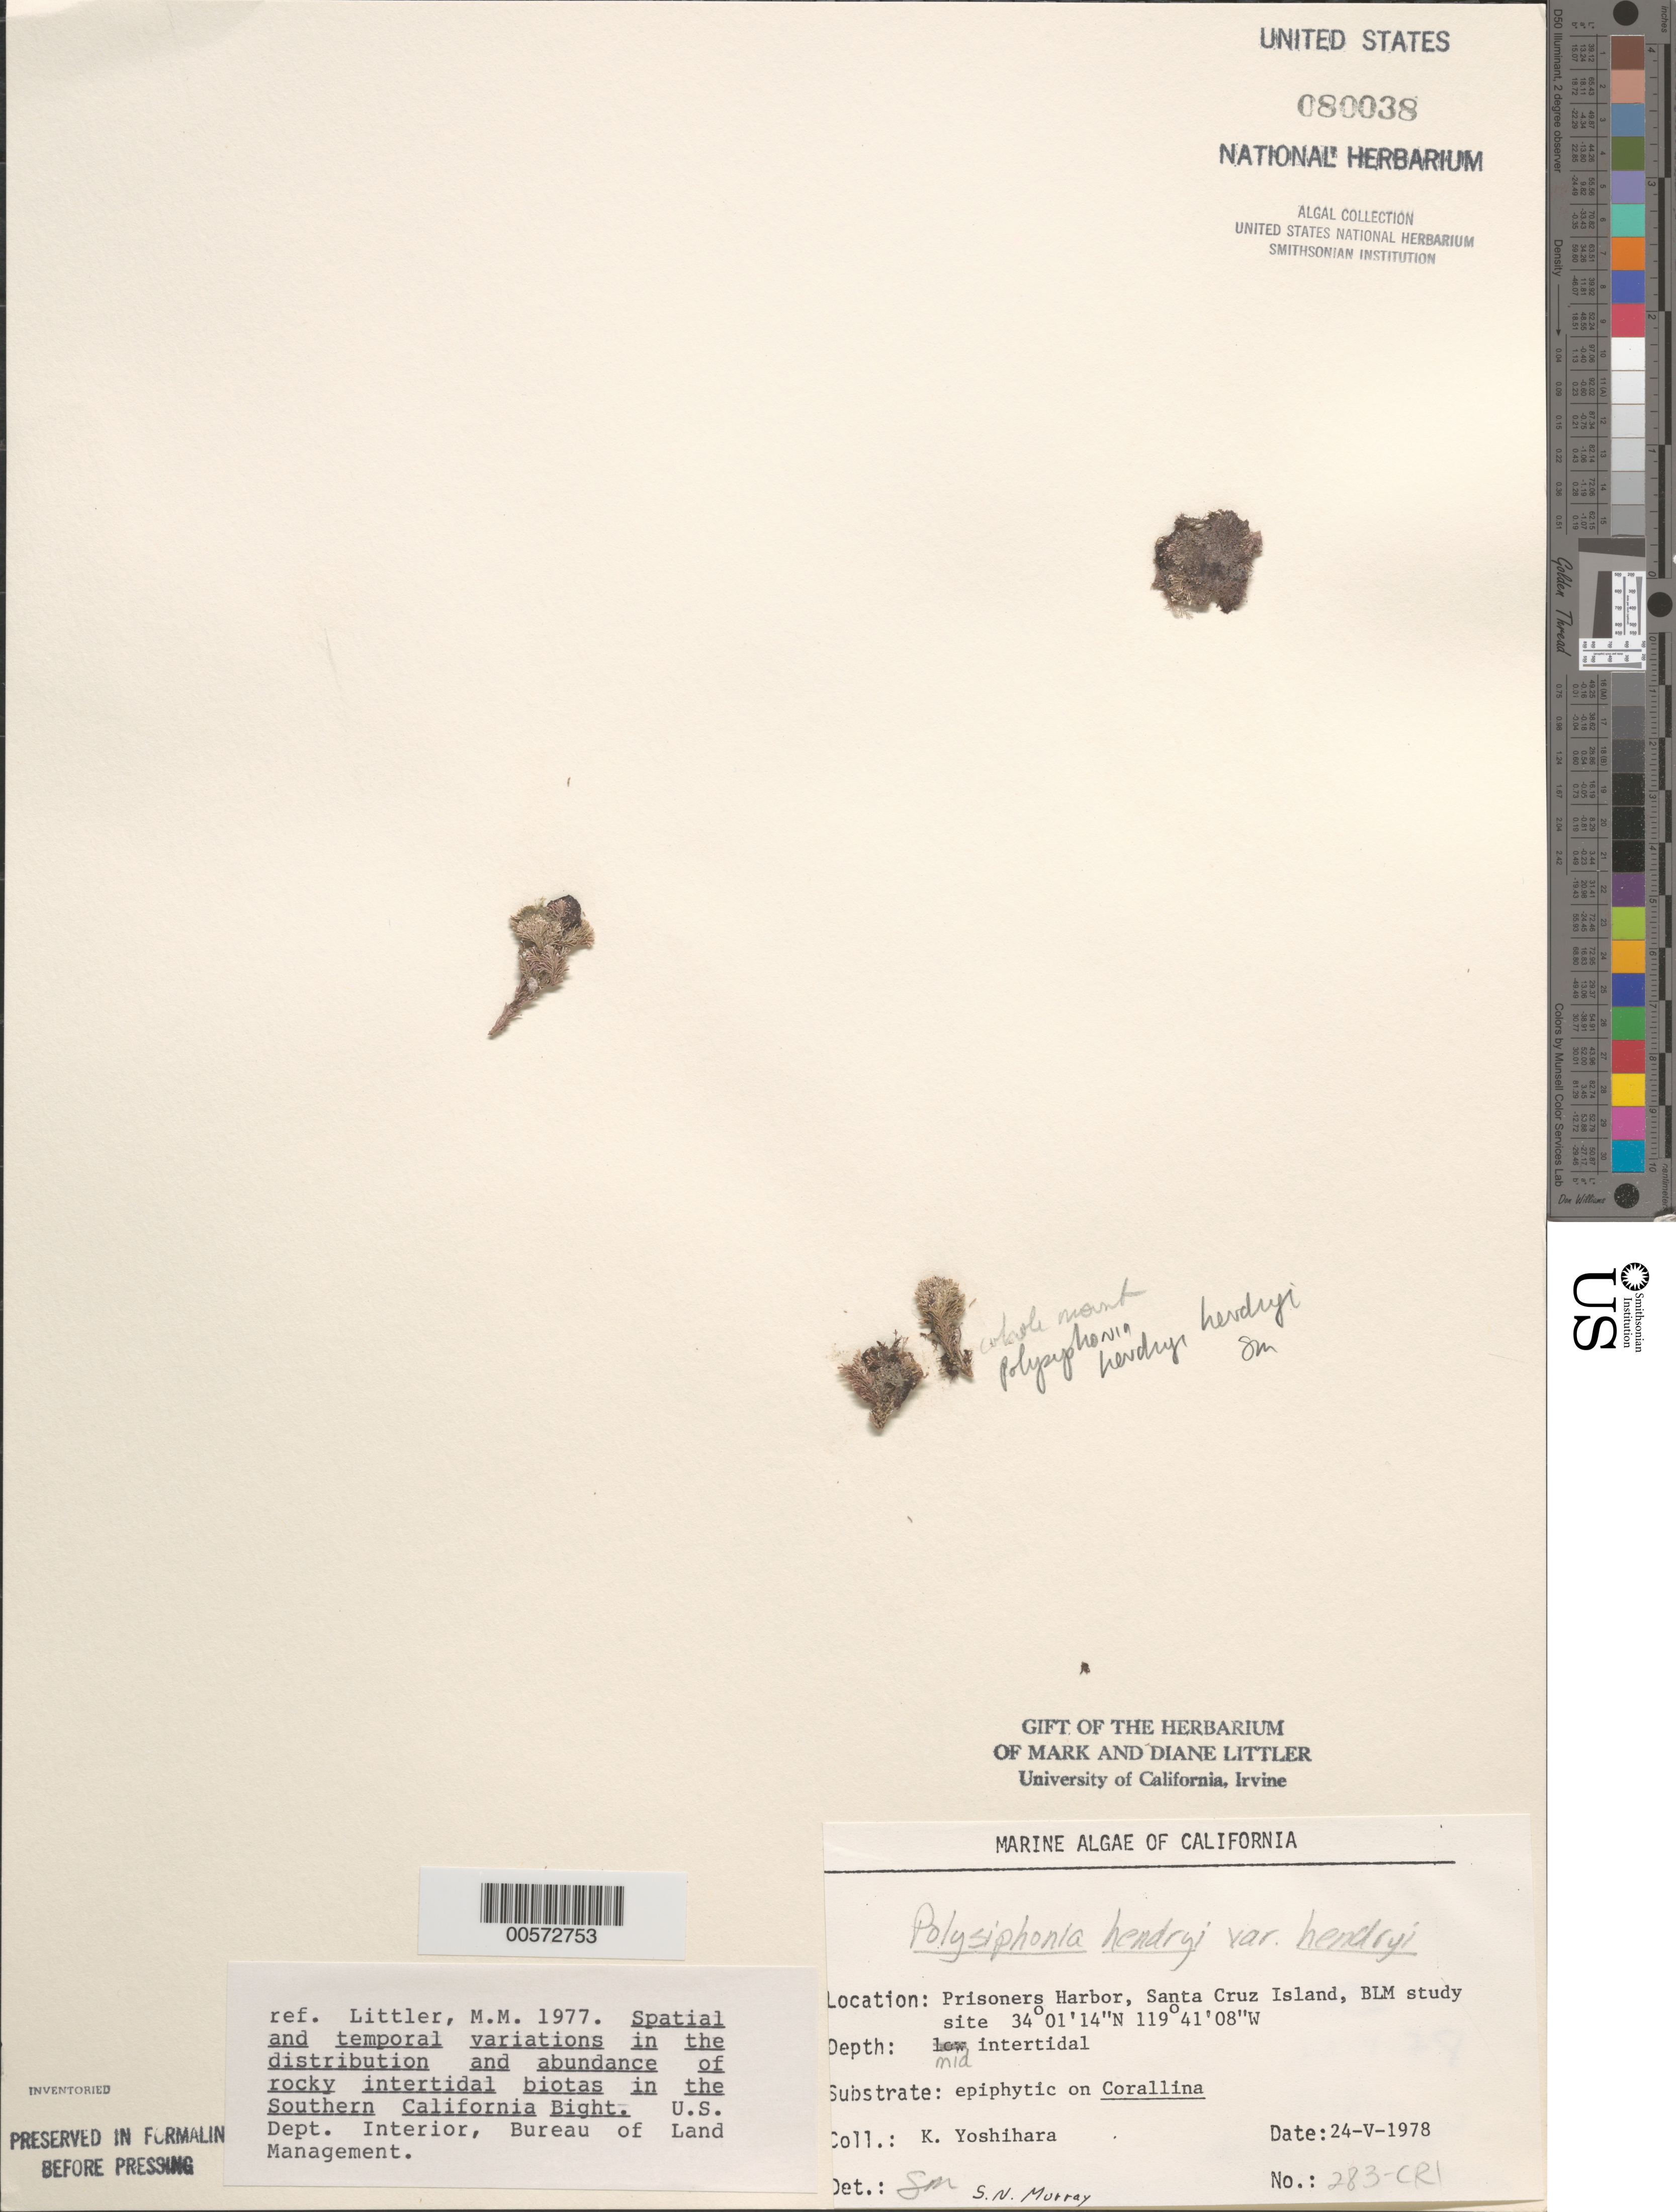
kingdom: Plantae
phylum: Rhodophyta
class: Florideophyceae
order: Ceramiales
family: Rhodomelaceae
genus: Vertebrata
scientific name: Vertebrata hendryi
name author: (N.L. Gardner) Savoie & G.W. Saunders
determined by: Algae name updating Project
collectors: K. Yoshihara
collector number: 283-cri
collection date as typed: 24 May 1978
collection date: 1978-05-24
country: United States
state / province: California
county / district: Santa Barbara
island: Santa Cruz Island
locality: Prisoners Harbor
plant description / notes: BLM-SOCALBIGHT Rocky Intertidal Survey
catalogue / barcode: US 80038